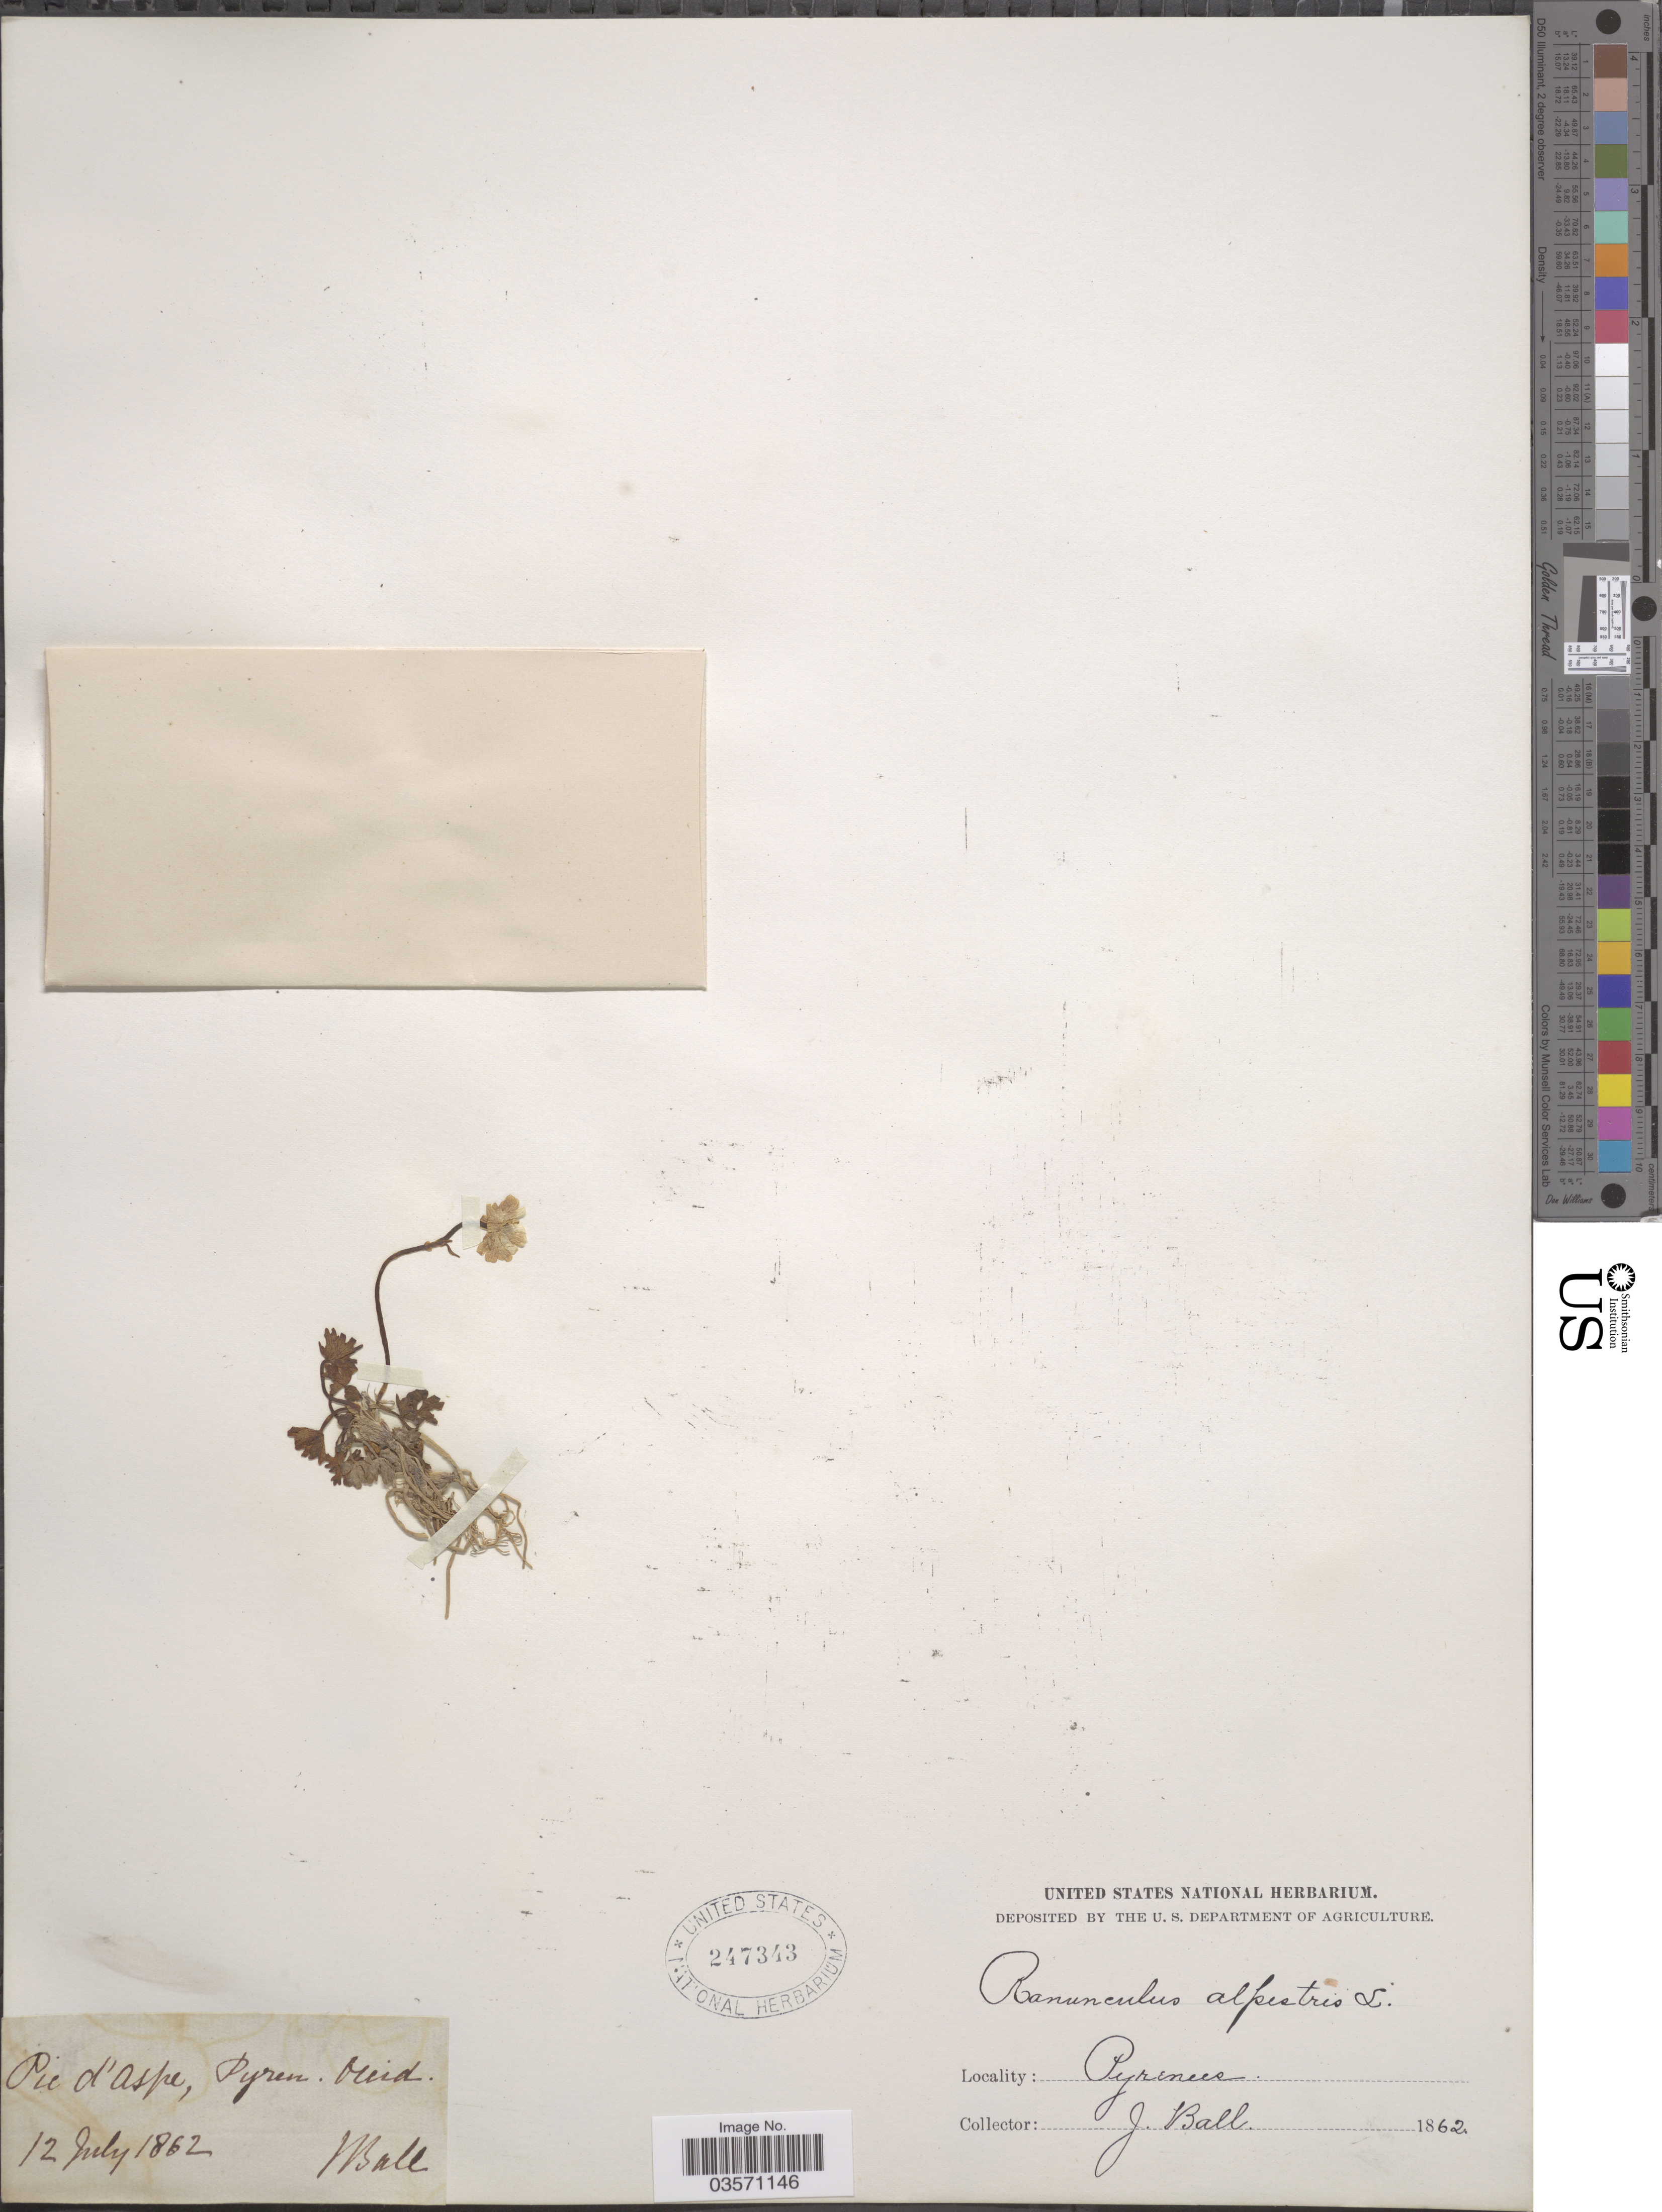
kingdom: Plantae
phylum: Tracheophyta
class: Magnoliopsida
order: Ranunculales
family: Ranunculaceae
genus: Ranunculus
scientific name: Ranunculus alpestris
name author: L.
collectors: J. Ball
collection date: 1862-07-12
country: France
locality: Pic d'Aspe, Pyren. Occid. Pyrenees.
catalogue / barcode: US 247343